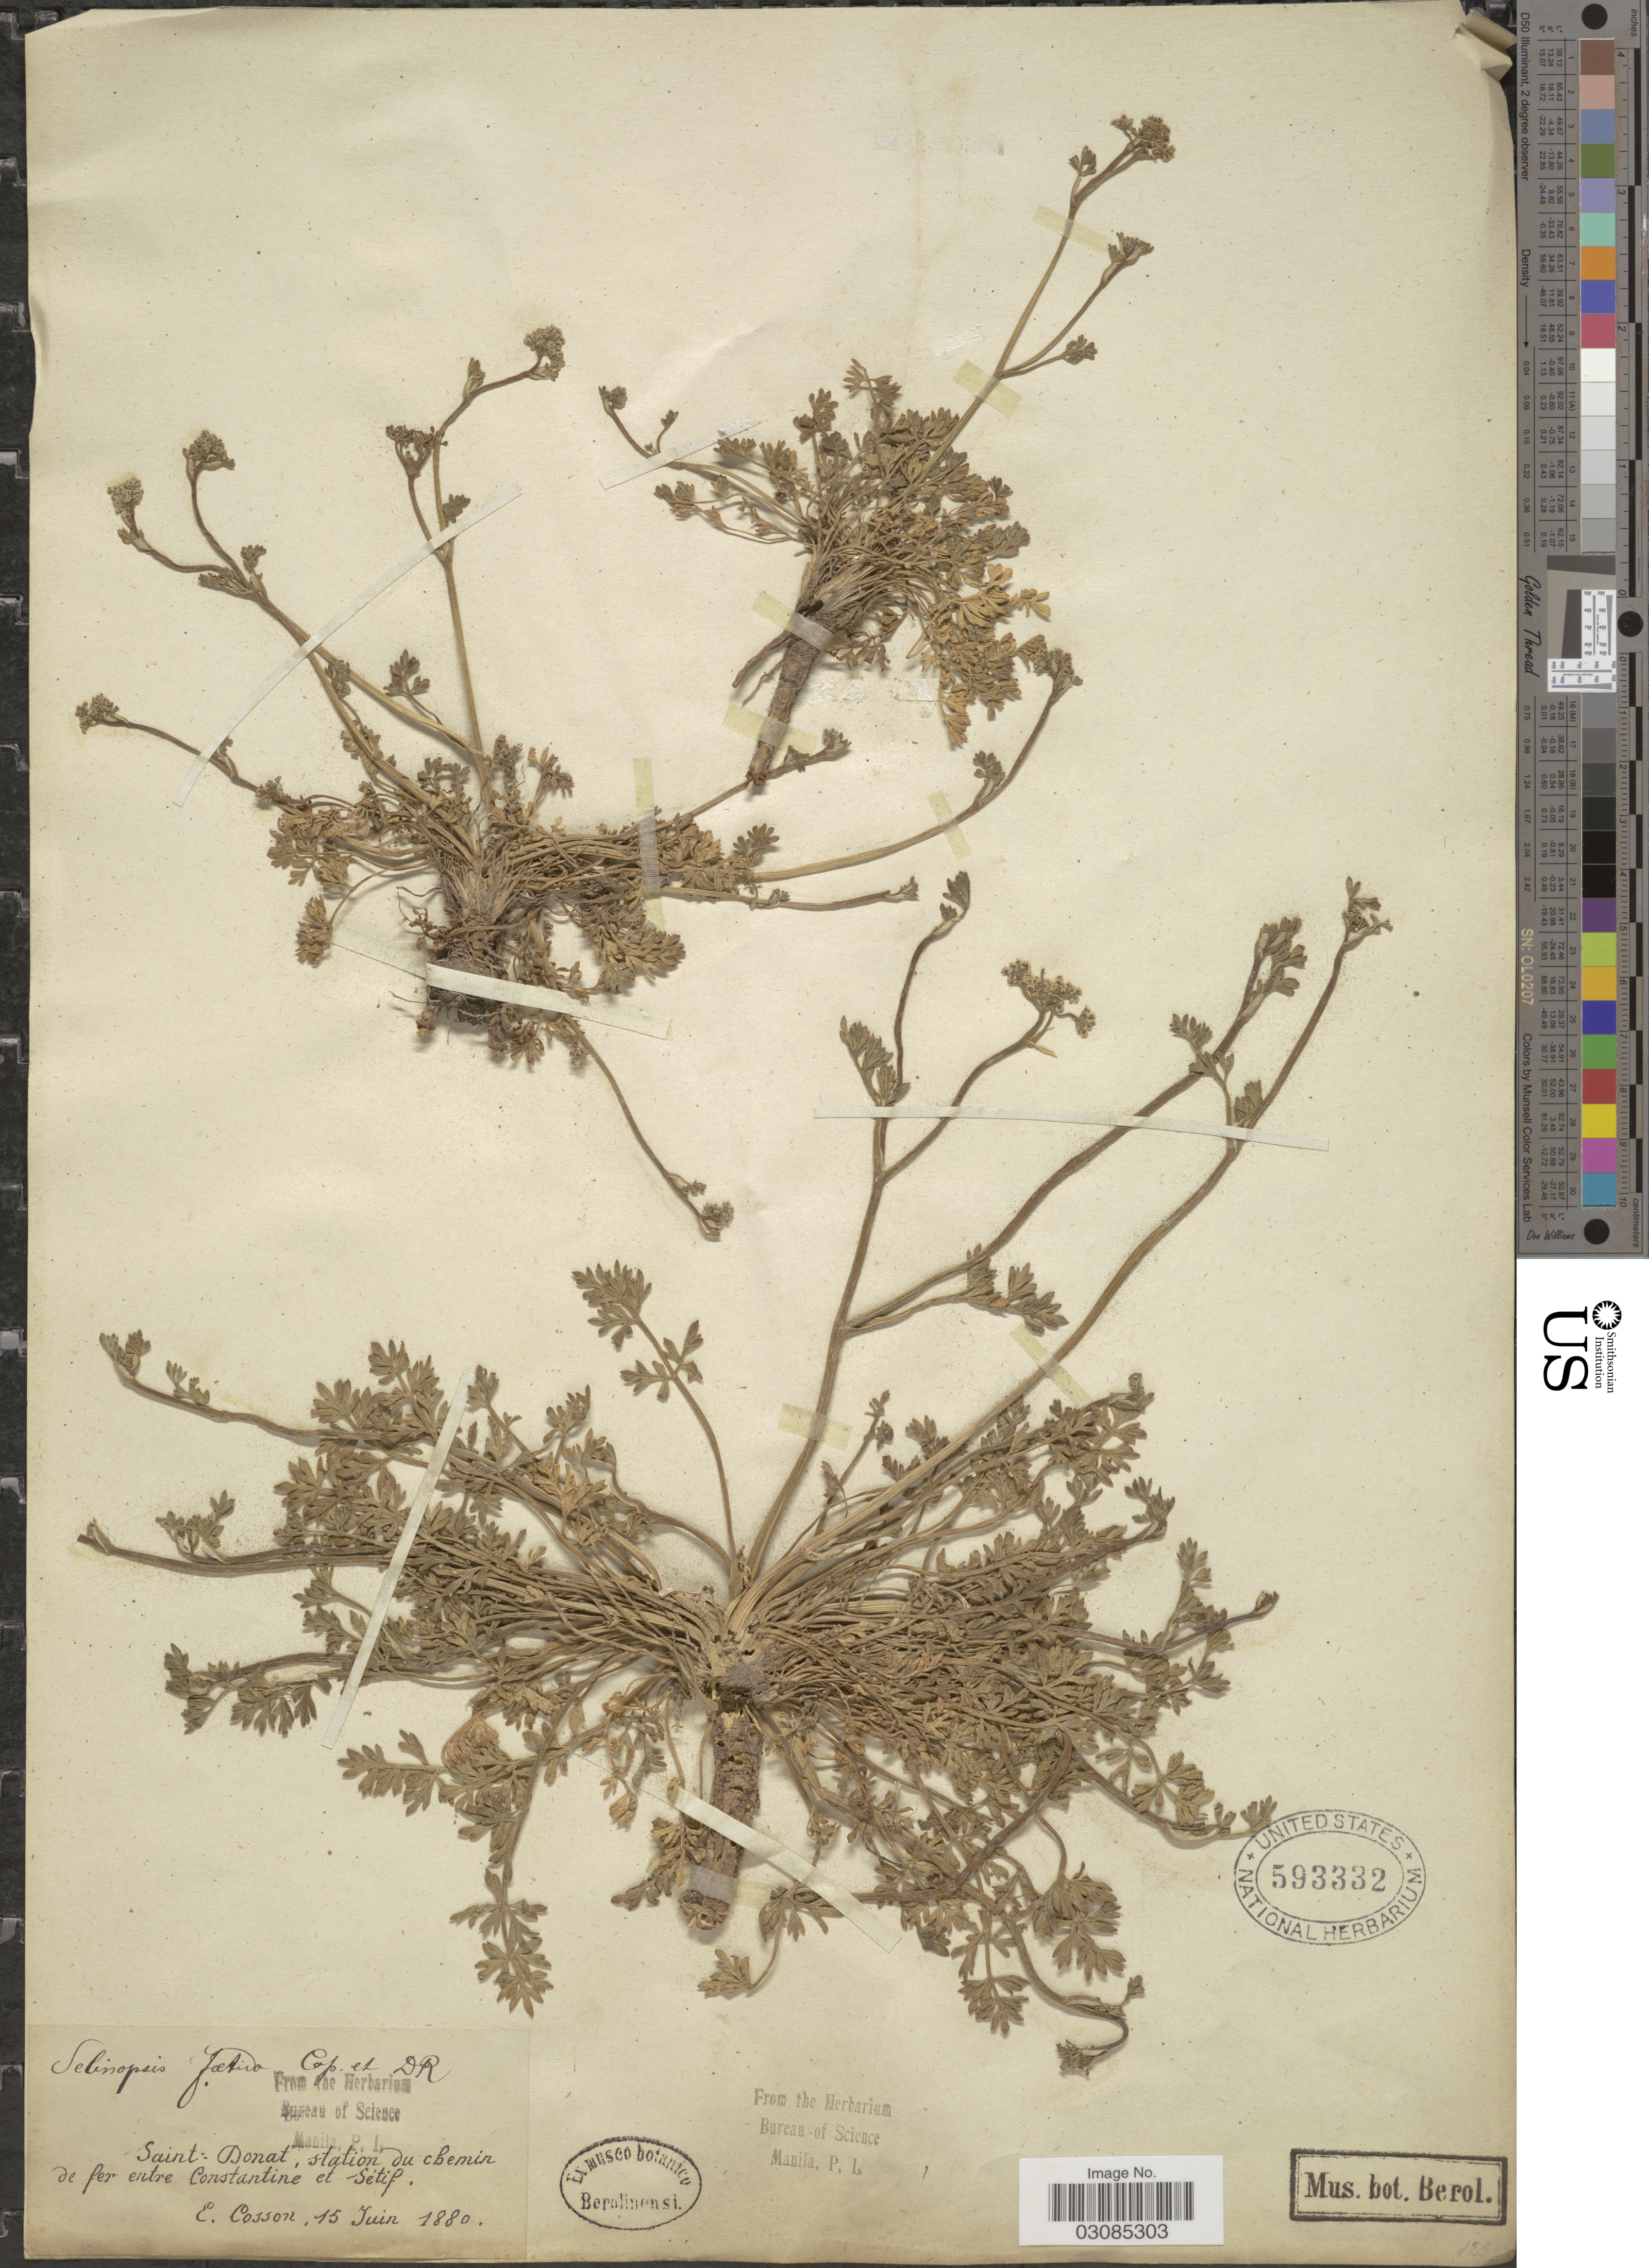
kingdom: Plantae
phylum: Tracheophyta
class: Magnoliopsida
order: Apiales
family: Apiaceae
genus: Carum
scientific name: Carum sp.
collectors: E. Cosson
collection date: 1880-06-15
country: Algeria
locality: Saint. Donat, station du chemin de fer entre Constantine et Sétif.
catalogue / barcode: US 593332